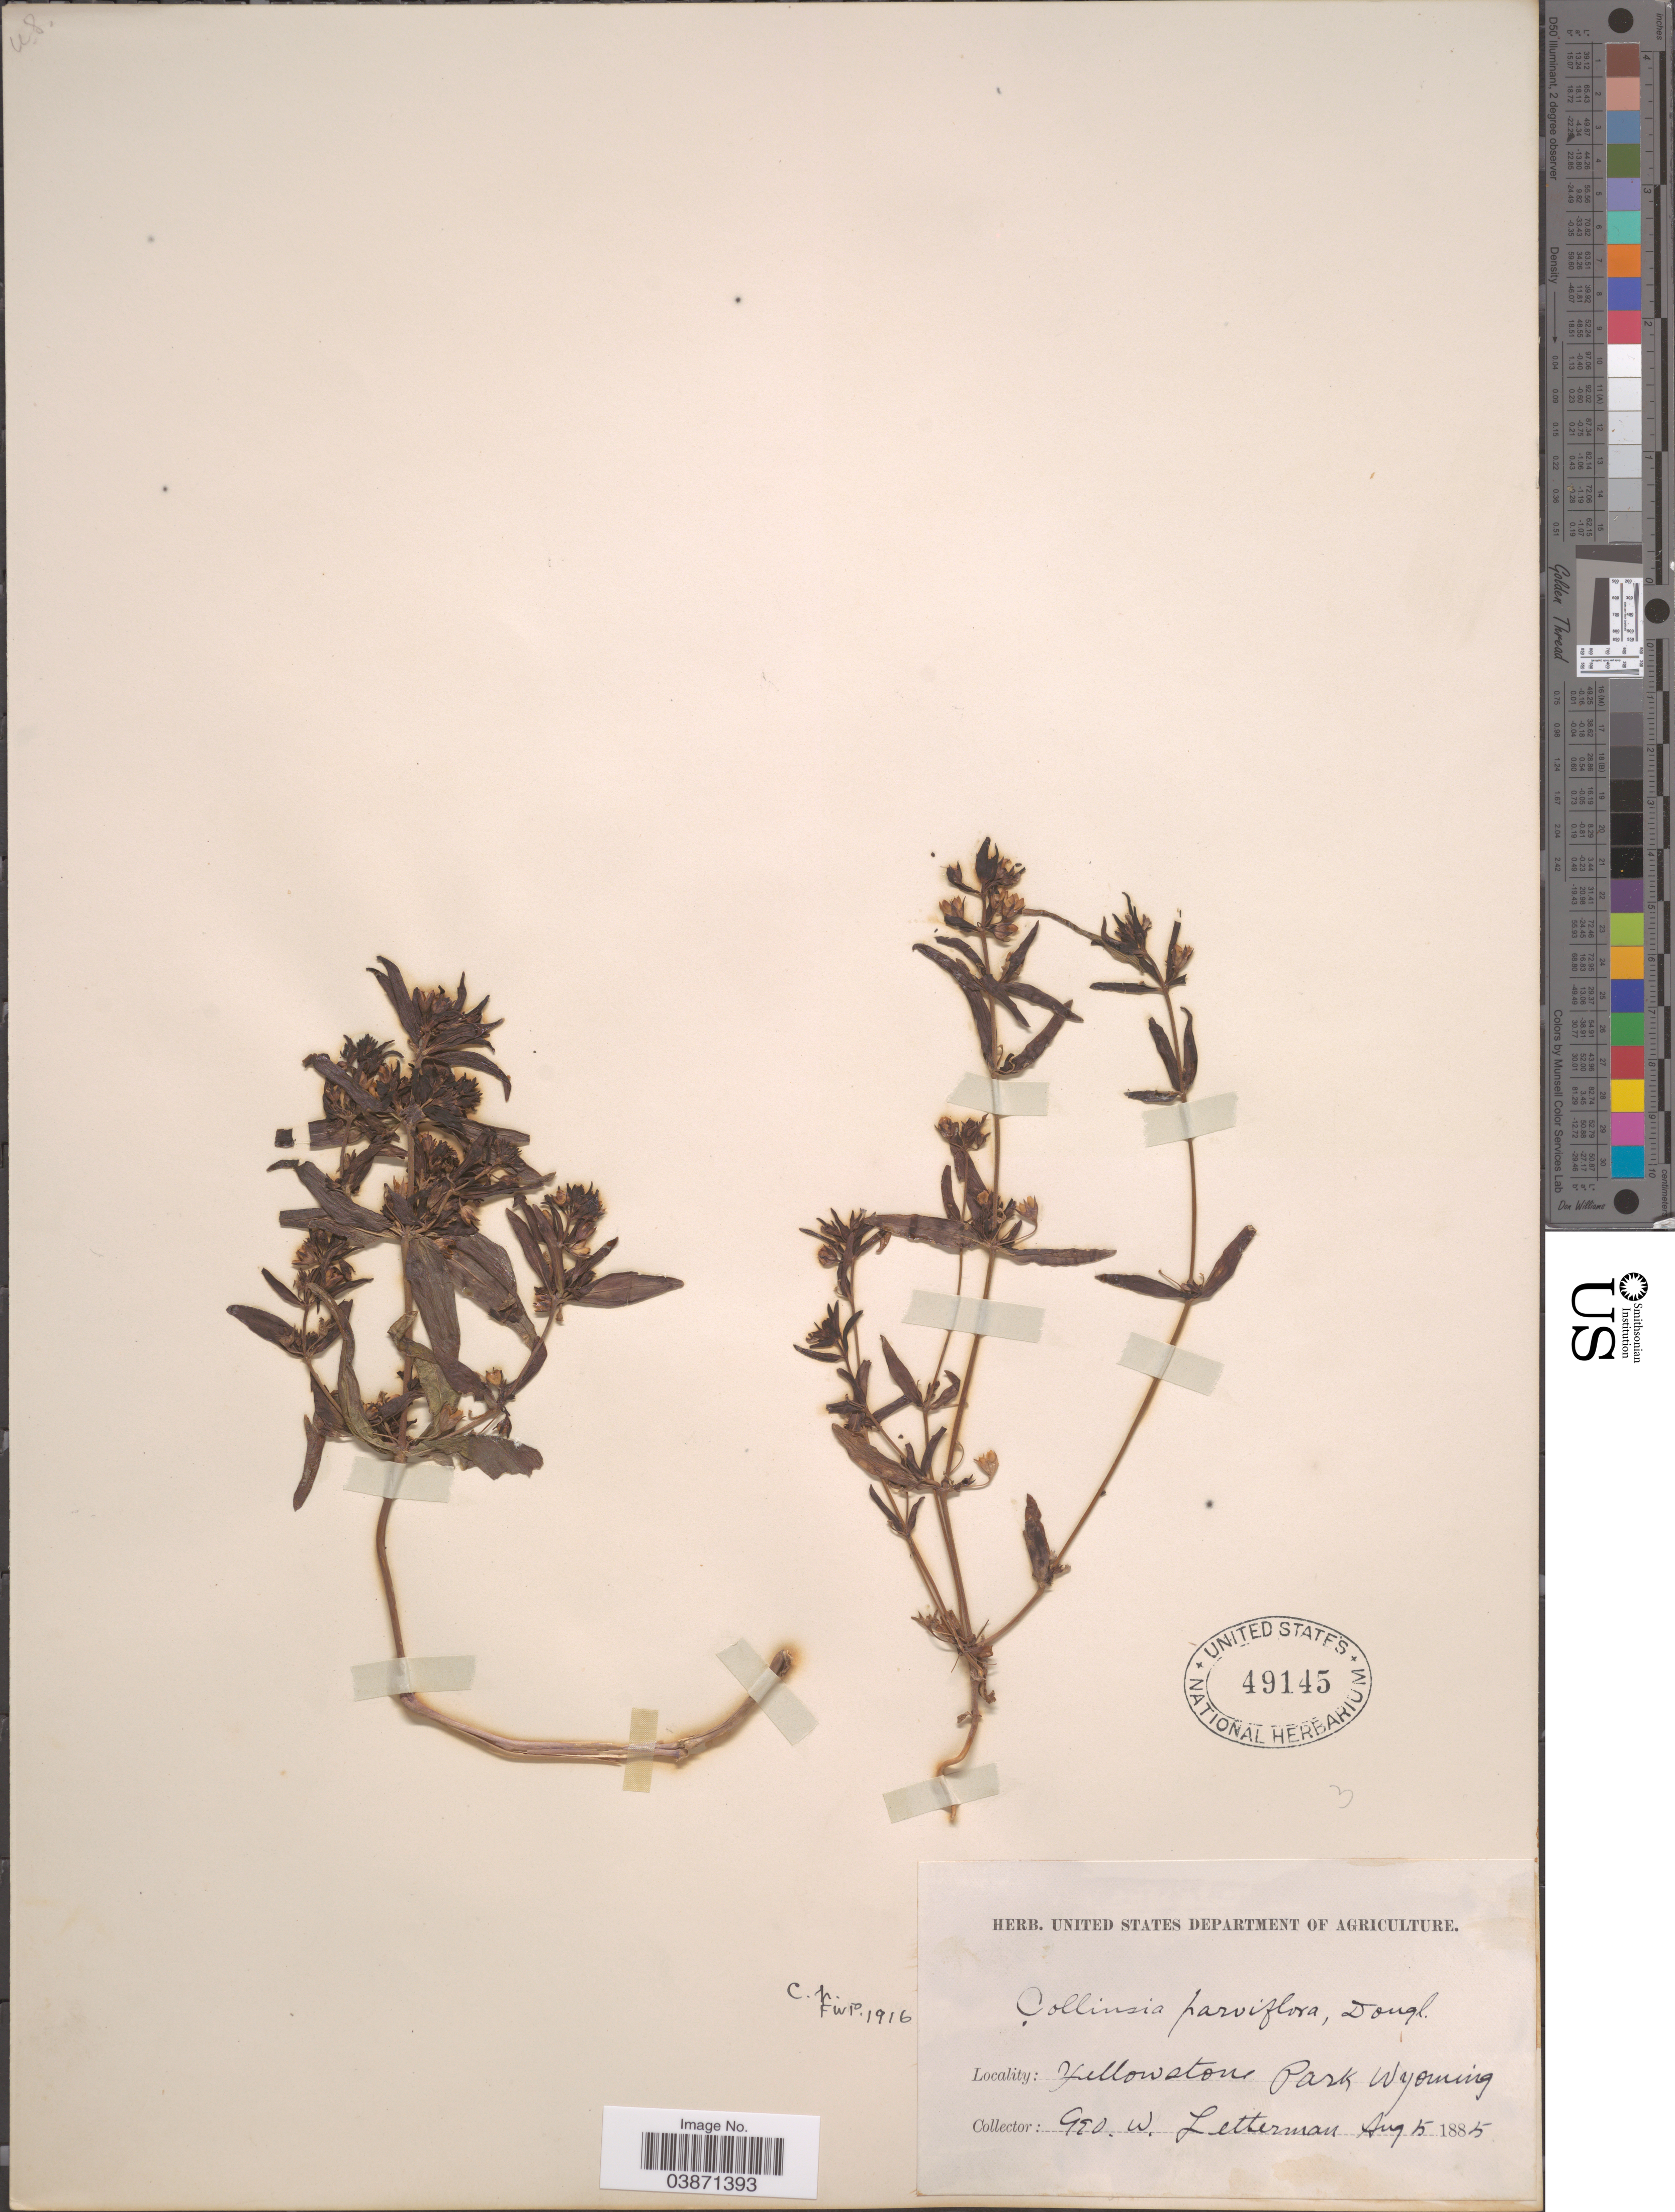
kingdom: Plantae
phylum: Tracheophyta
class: Magnoliopsida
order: Lamiales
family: Plantaginaceae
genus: Collinsia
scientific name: Collinsia parviflora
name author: Douglas ex Lindl.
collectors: G. W. Letterman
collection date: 1885-08-05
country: United States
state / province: Wyoming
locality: Yellowstone Park.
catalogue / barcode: US 49145